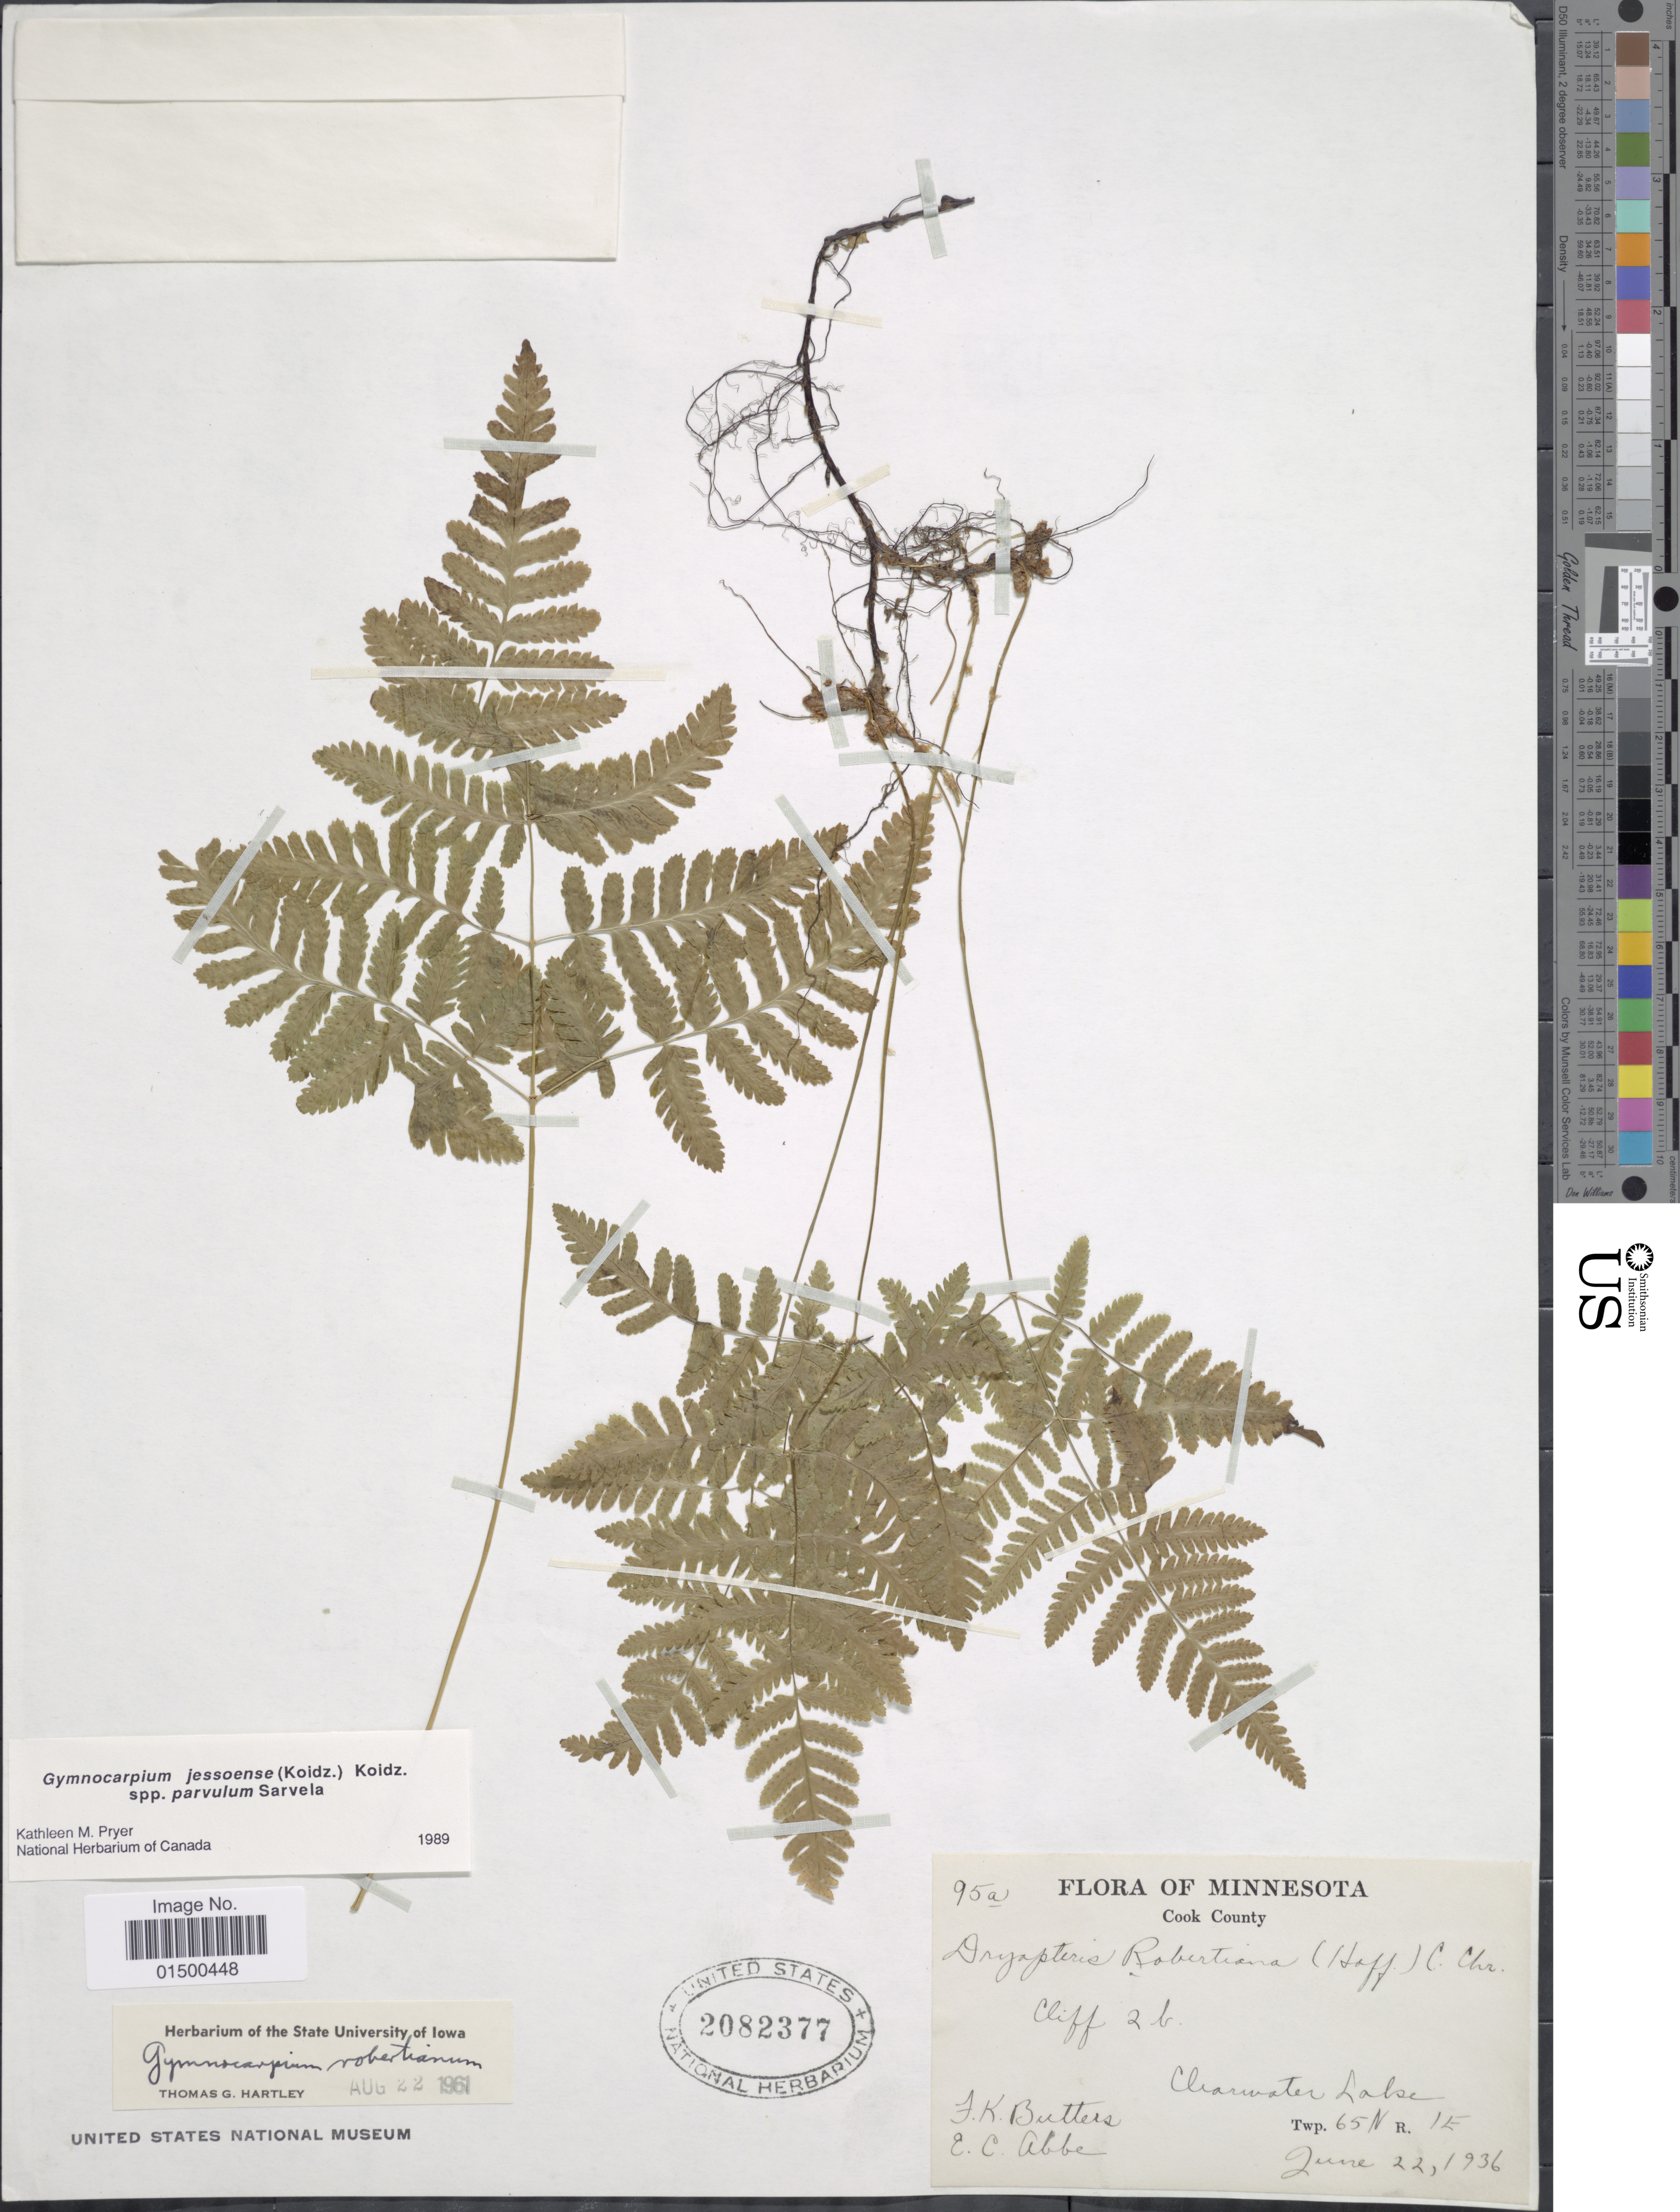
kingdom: Plantae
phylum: Tracheophyta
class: Polypodiopsida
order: Polypodiales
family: Cystopteridaceae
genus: Gymnocarpium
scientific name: Gymnocarpium jessoense subsp. parvulum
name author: Sarvela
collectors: J. Butters & E. C. Abbe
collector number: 95a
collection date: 1936-06-22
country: United States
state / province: Minnesota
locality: Cook County, cliff 2b, Cearwater Lake, twp. 65N, R. 1E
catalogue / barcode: US 2082377